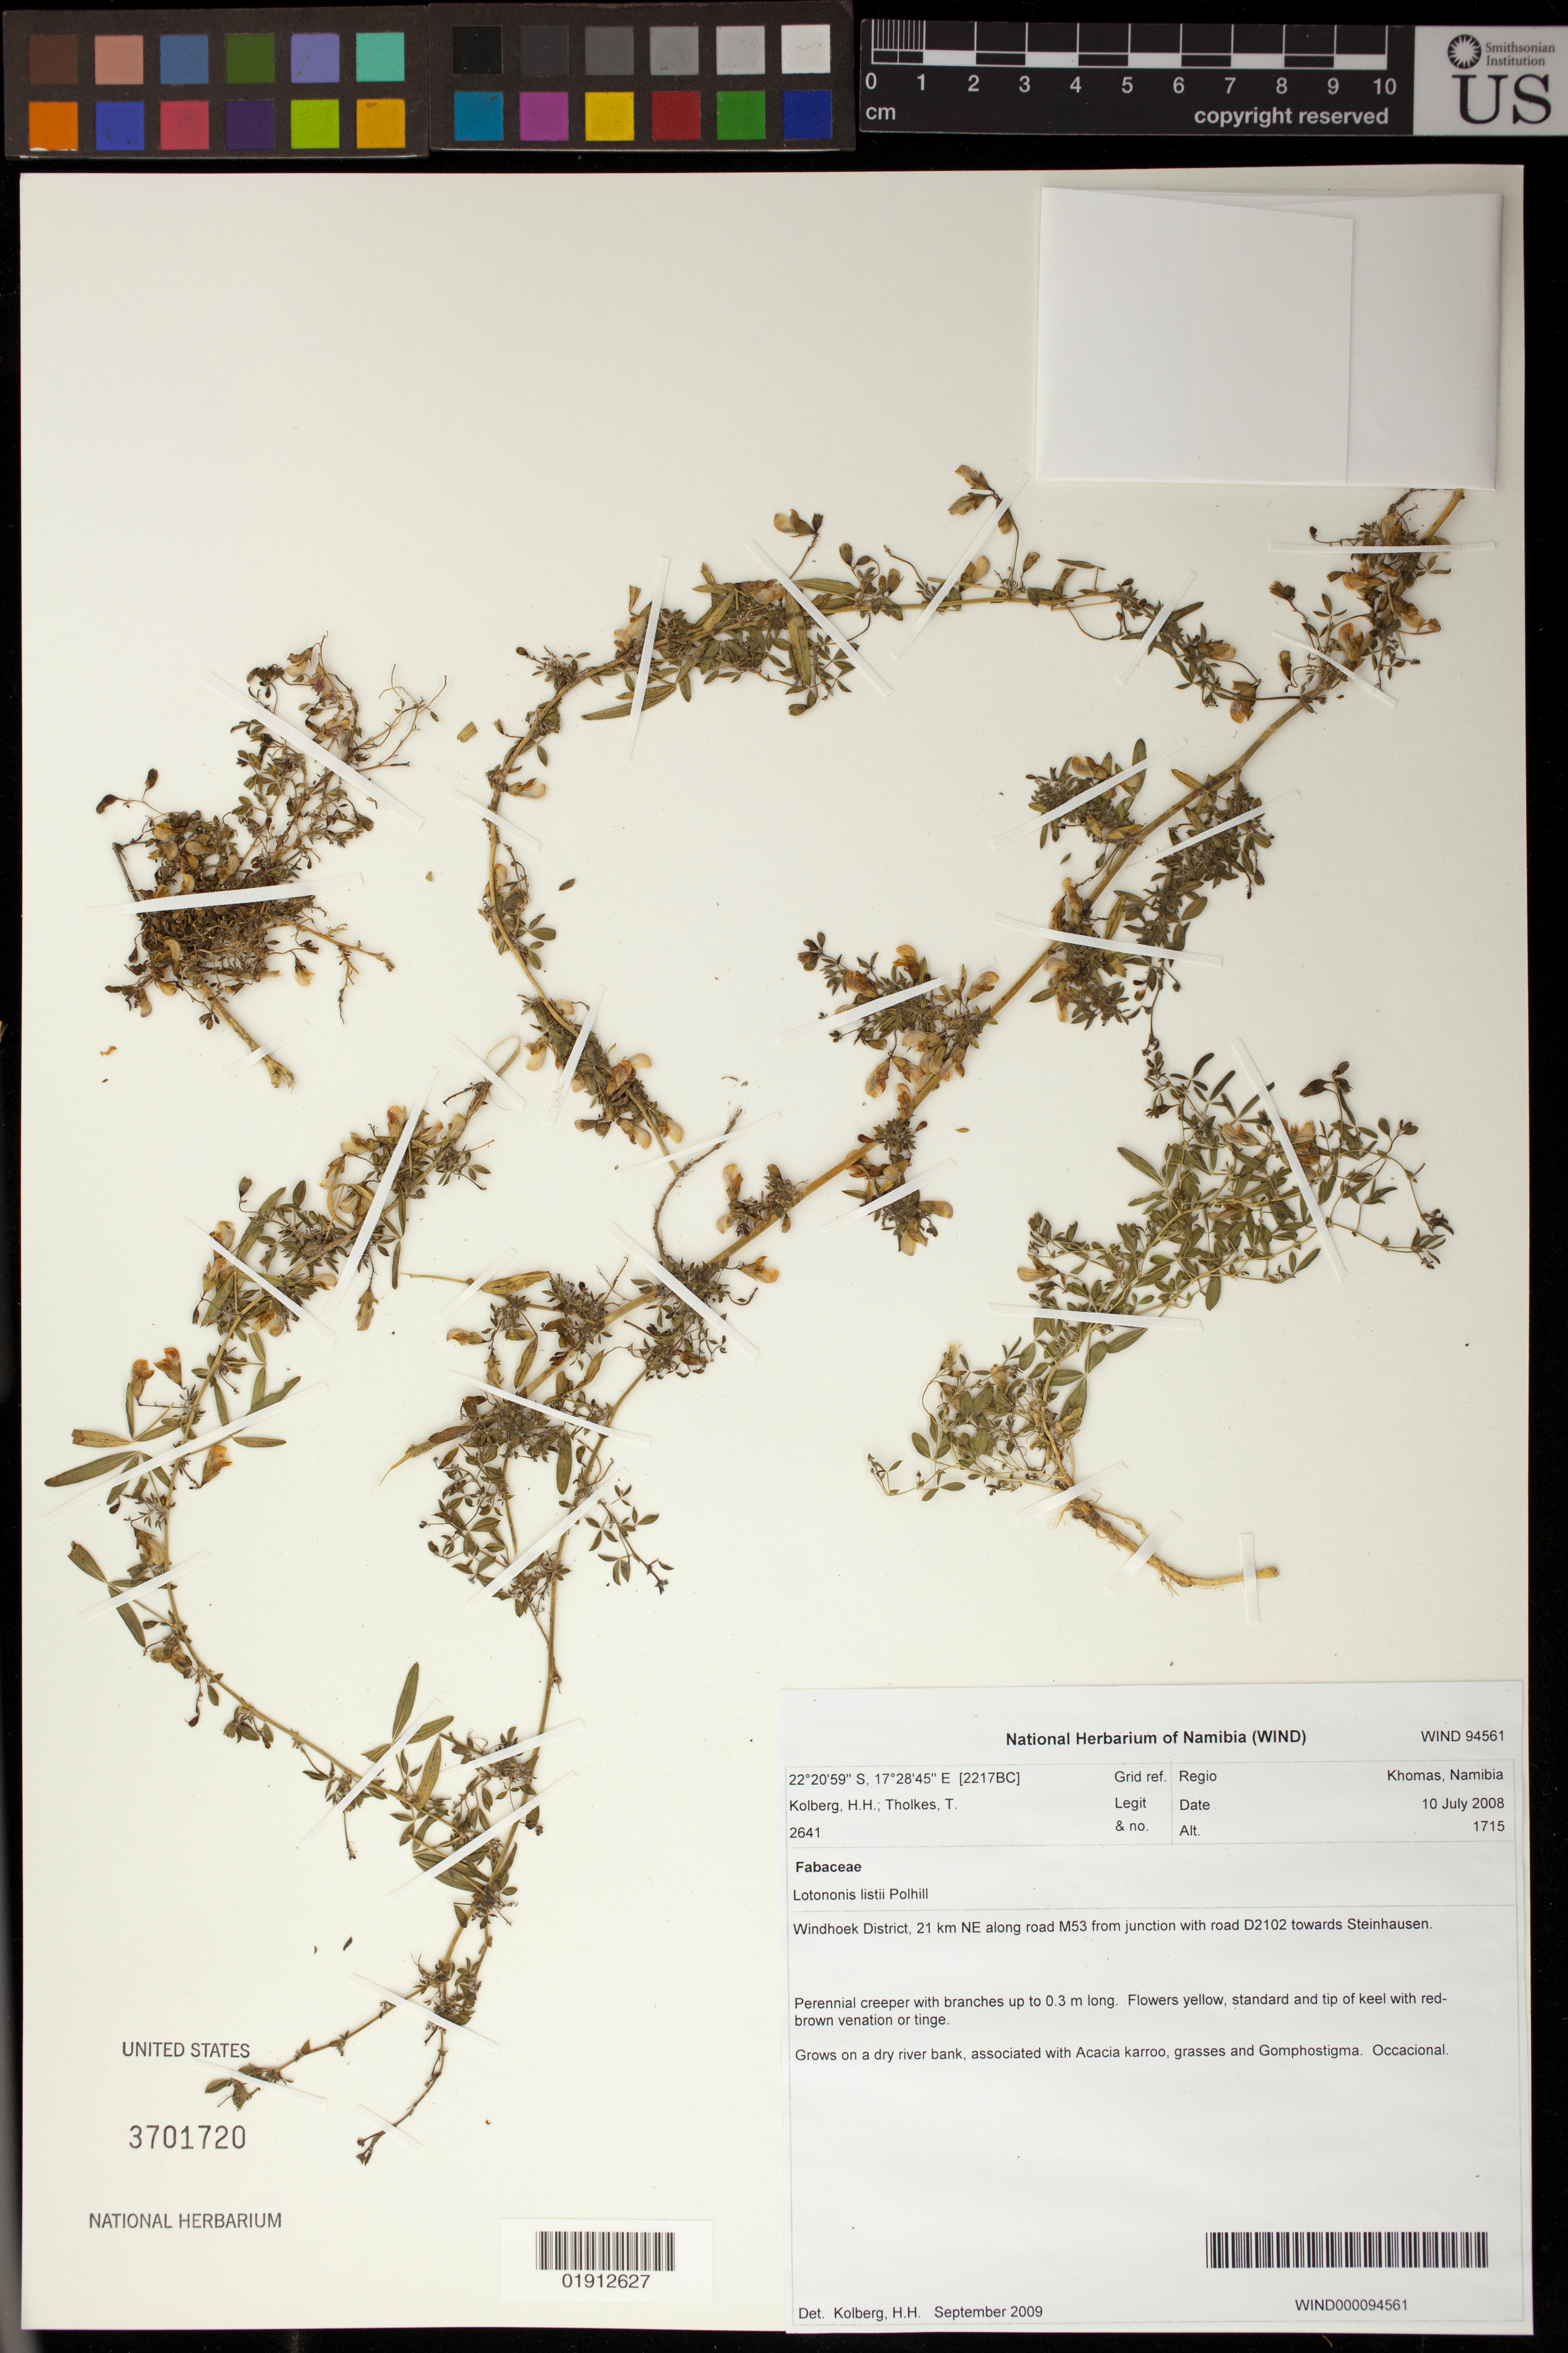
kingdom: Plantae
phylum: Tracheophyta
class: Magnoliopsida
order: Fabales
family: Fabaceae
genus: Lotononis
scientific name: Lotononis listii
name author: Polhill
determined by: Kolberg, H. H.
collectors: H. H. Kolberg & T. Tholkes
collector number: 2641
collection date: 2008-07-10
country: Namibia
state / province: Khomas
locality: Windhoek District, 21 km NE along road M53 from junction with road D2102 towards Steinhausen.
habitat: Grows on a dry river bank.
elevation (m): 1715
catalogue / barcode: US 3701720